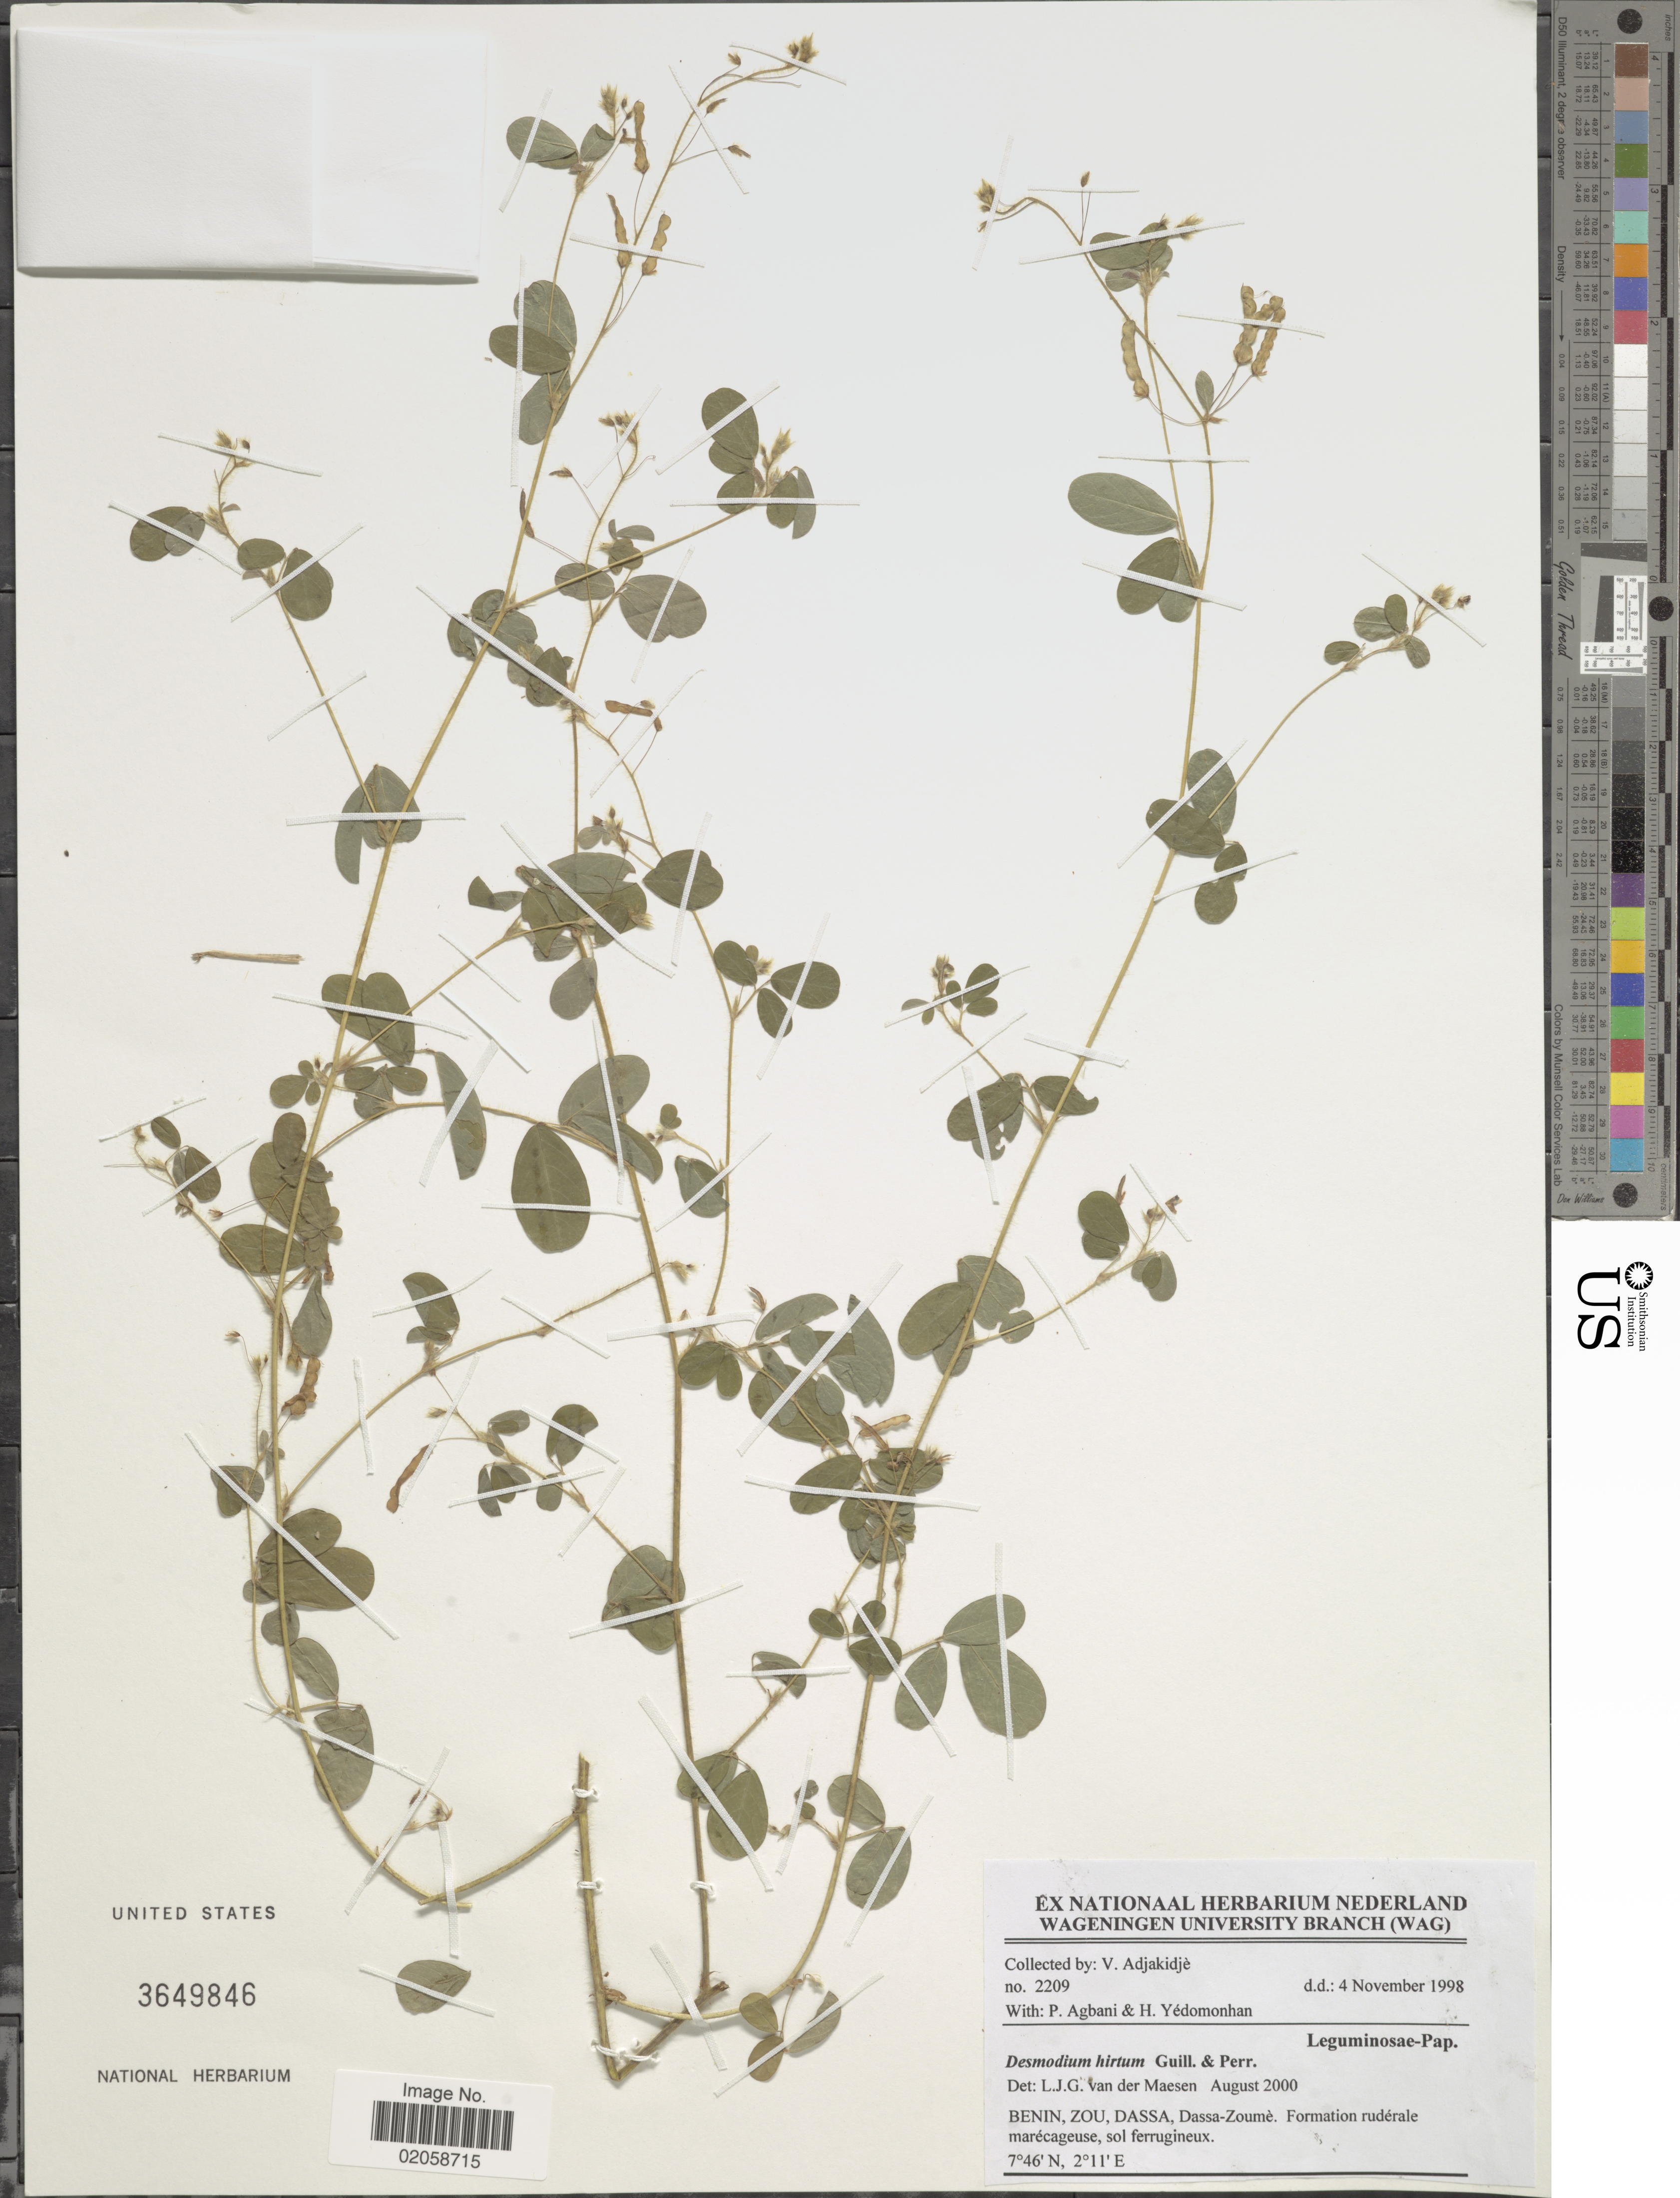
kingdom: Plantae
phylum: Tracheophyta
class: Magnoliopsida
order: Fabales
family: Fabaceae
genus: Grona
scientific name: Grona hirta var. hirta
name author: (Guill. & Perr.) H. Ohashi & K. Ohashi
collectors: V. Adjakidjè, P. Agbani & H. Yedomonhan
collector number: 2209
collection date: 1998-11-04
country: Benin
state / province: Zou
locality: Dassa, Dassa- Zoume. Formation ruderale marecageuse, sol ferrugineux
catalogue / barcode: US 3649846